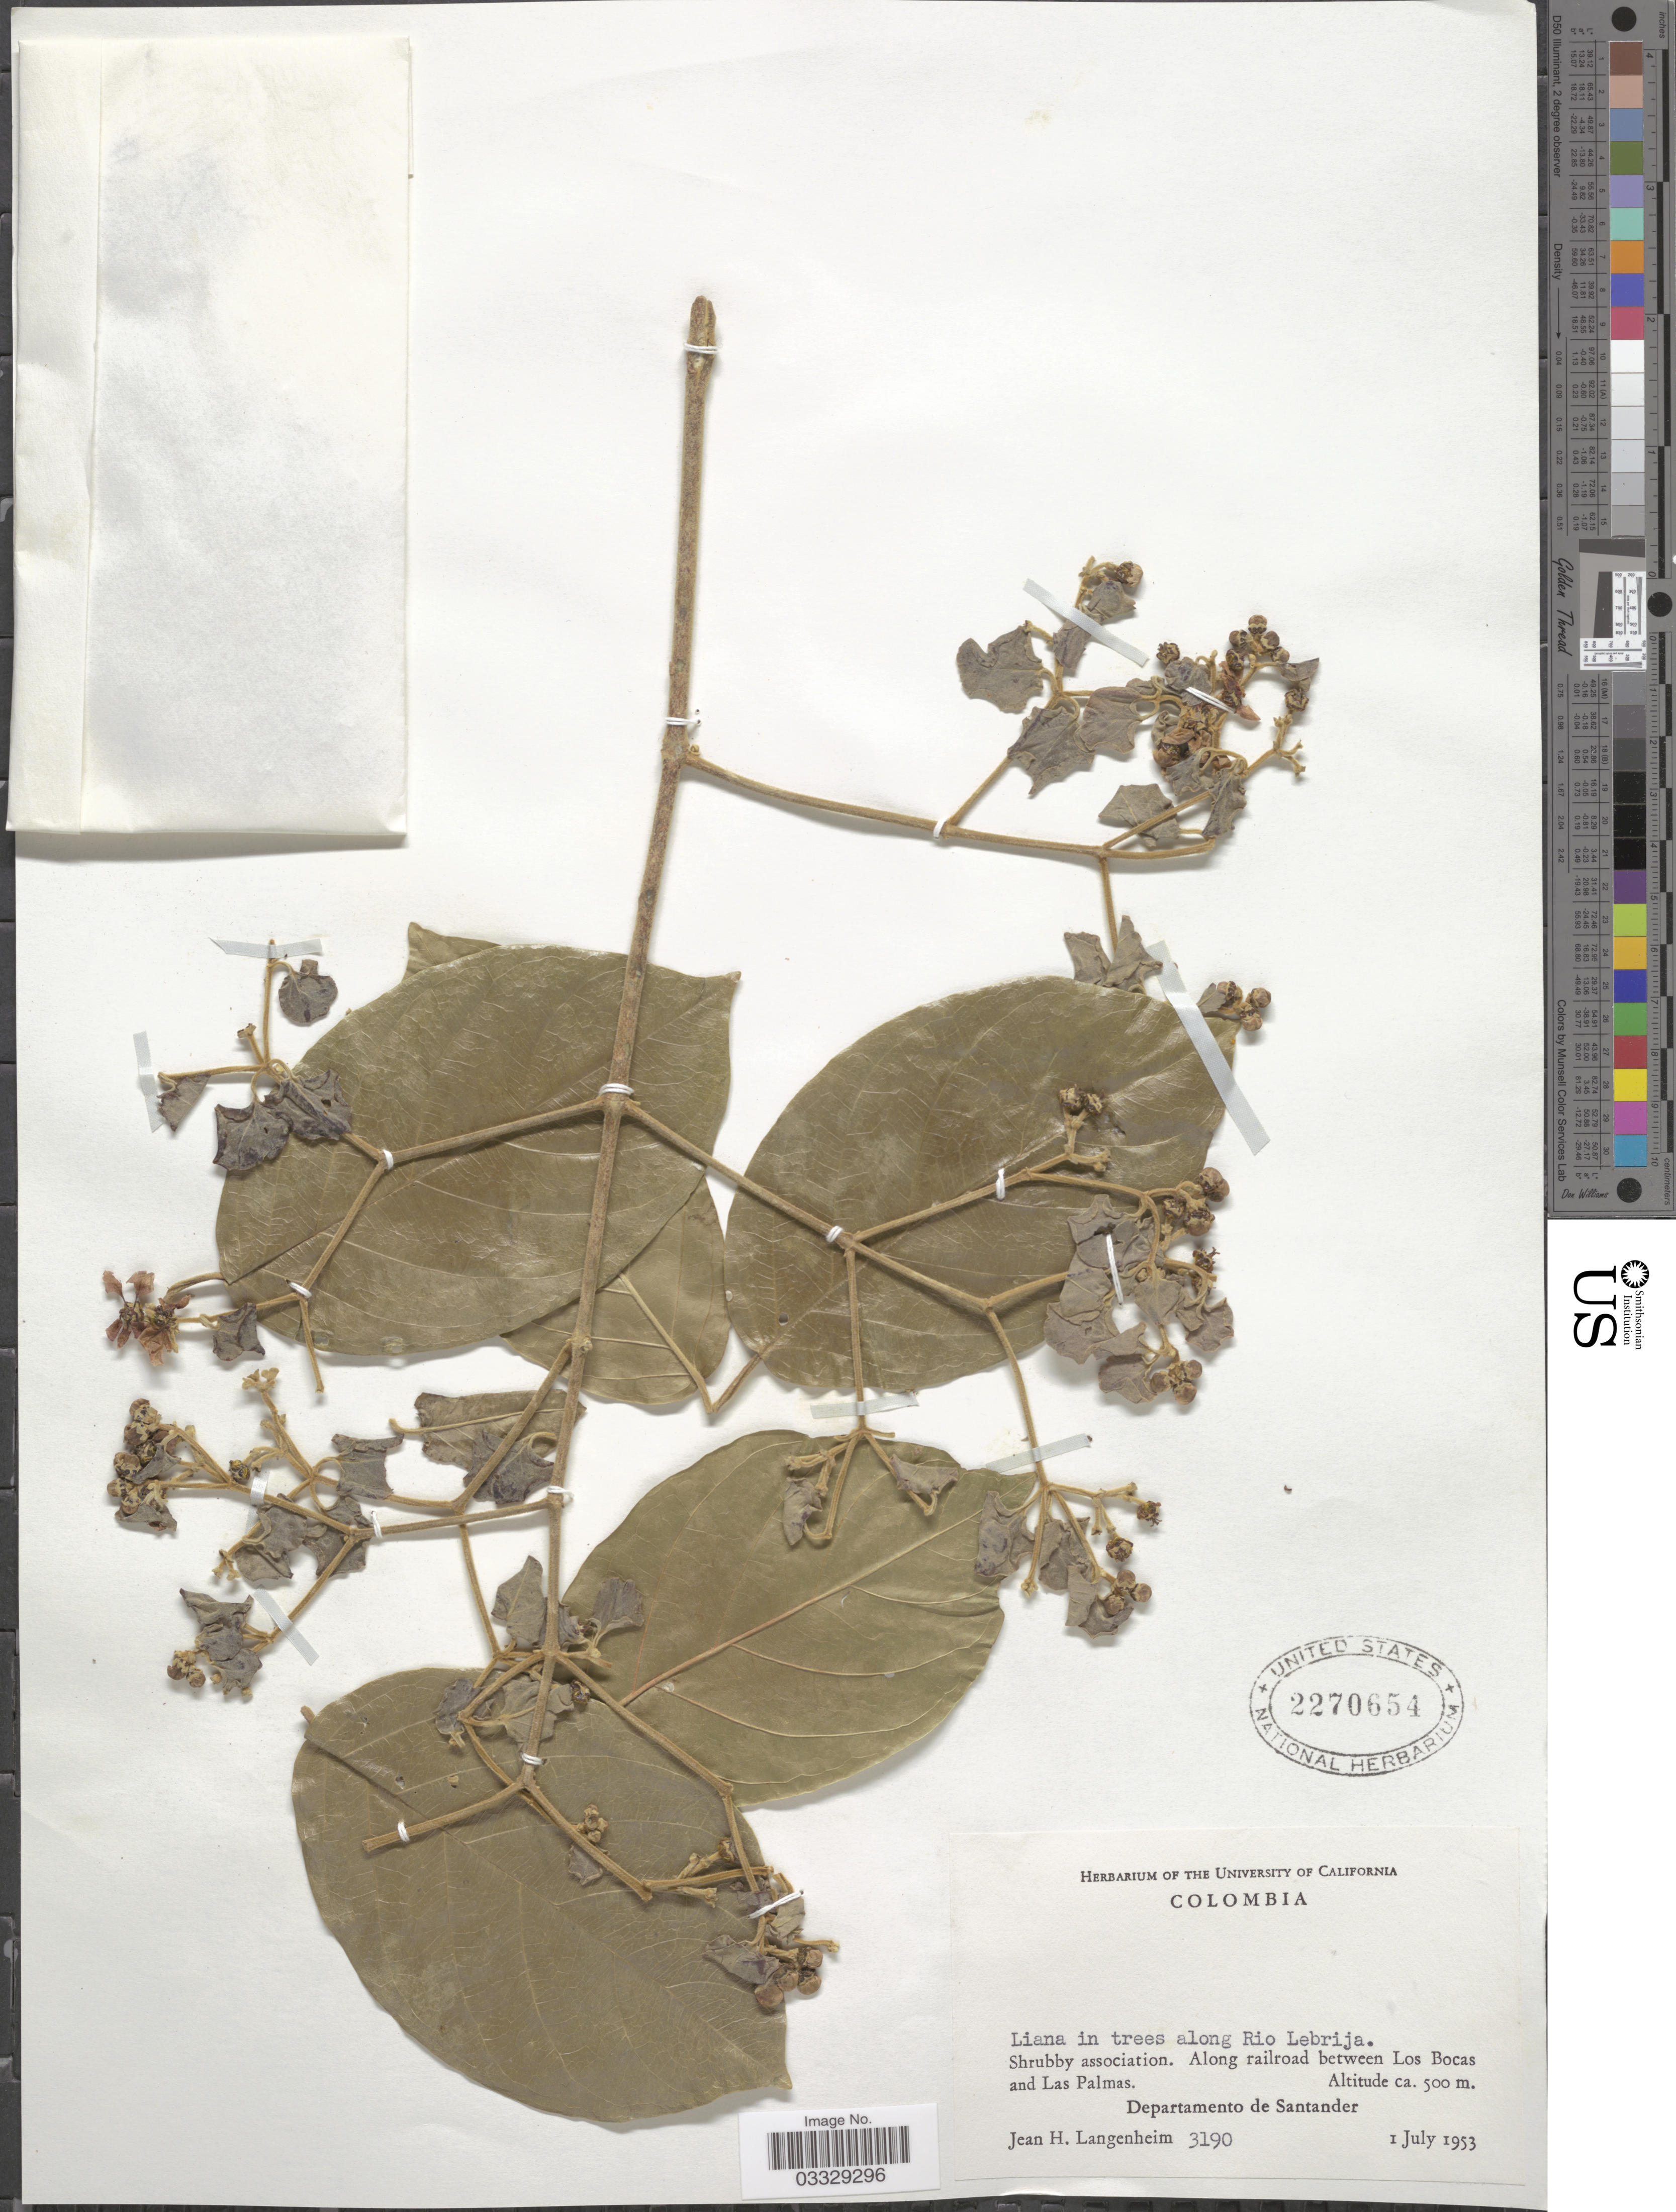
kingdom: Plantae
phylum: Tracheophyta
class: Magnoliopsida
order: Malpighiales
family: Malpighiaceae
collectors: J. H. Langenheim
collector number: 3190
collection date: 1953-07-01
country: Colombia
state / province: Santander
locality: Along Rio Lebrija. Along railroad between Los Bocas and Las Palmas. Departamento de Santander.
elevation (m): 500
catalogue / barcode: US 2270654